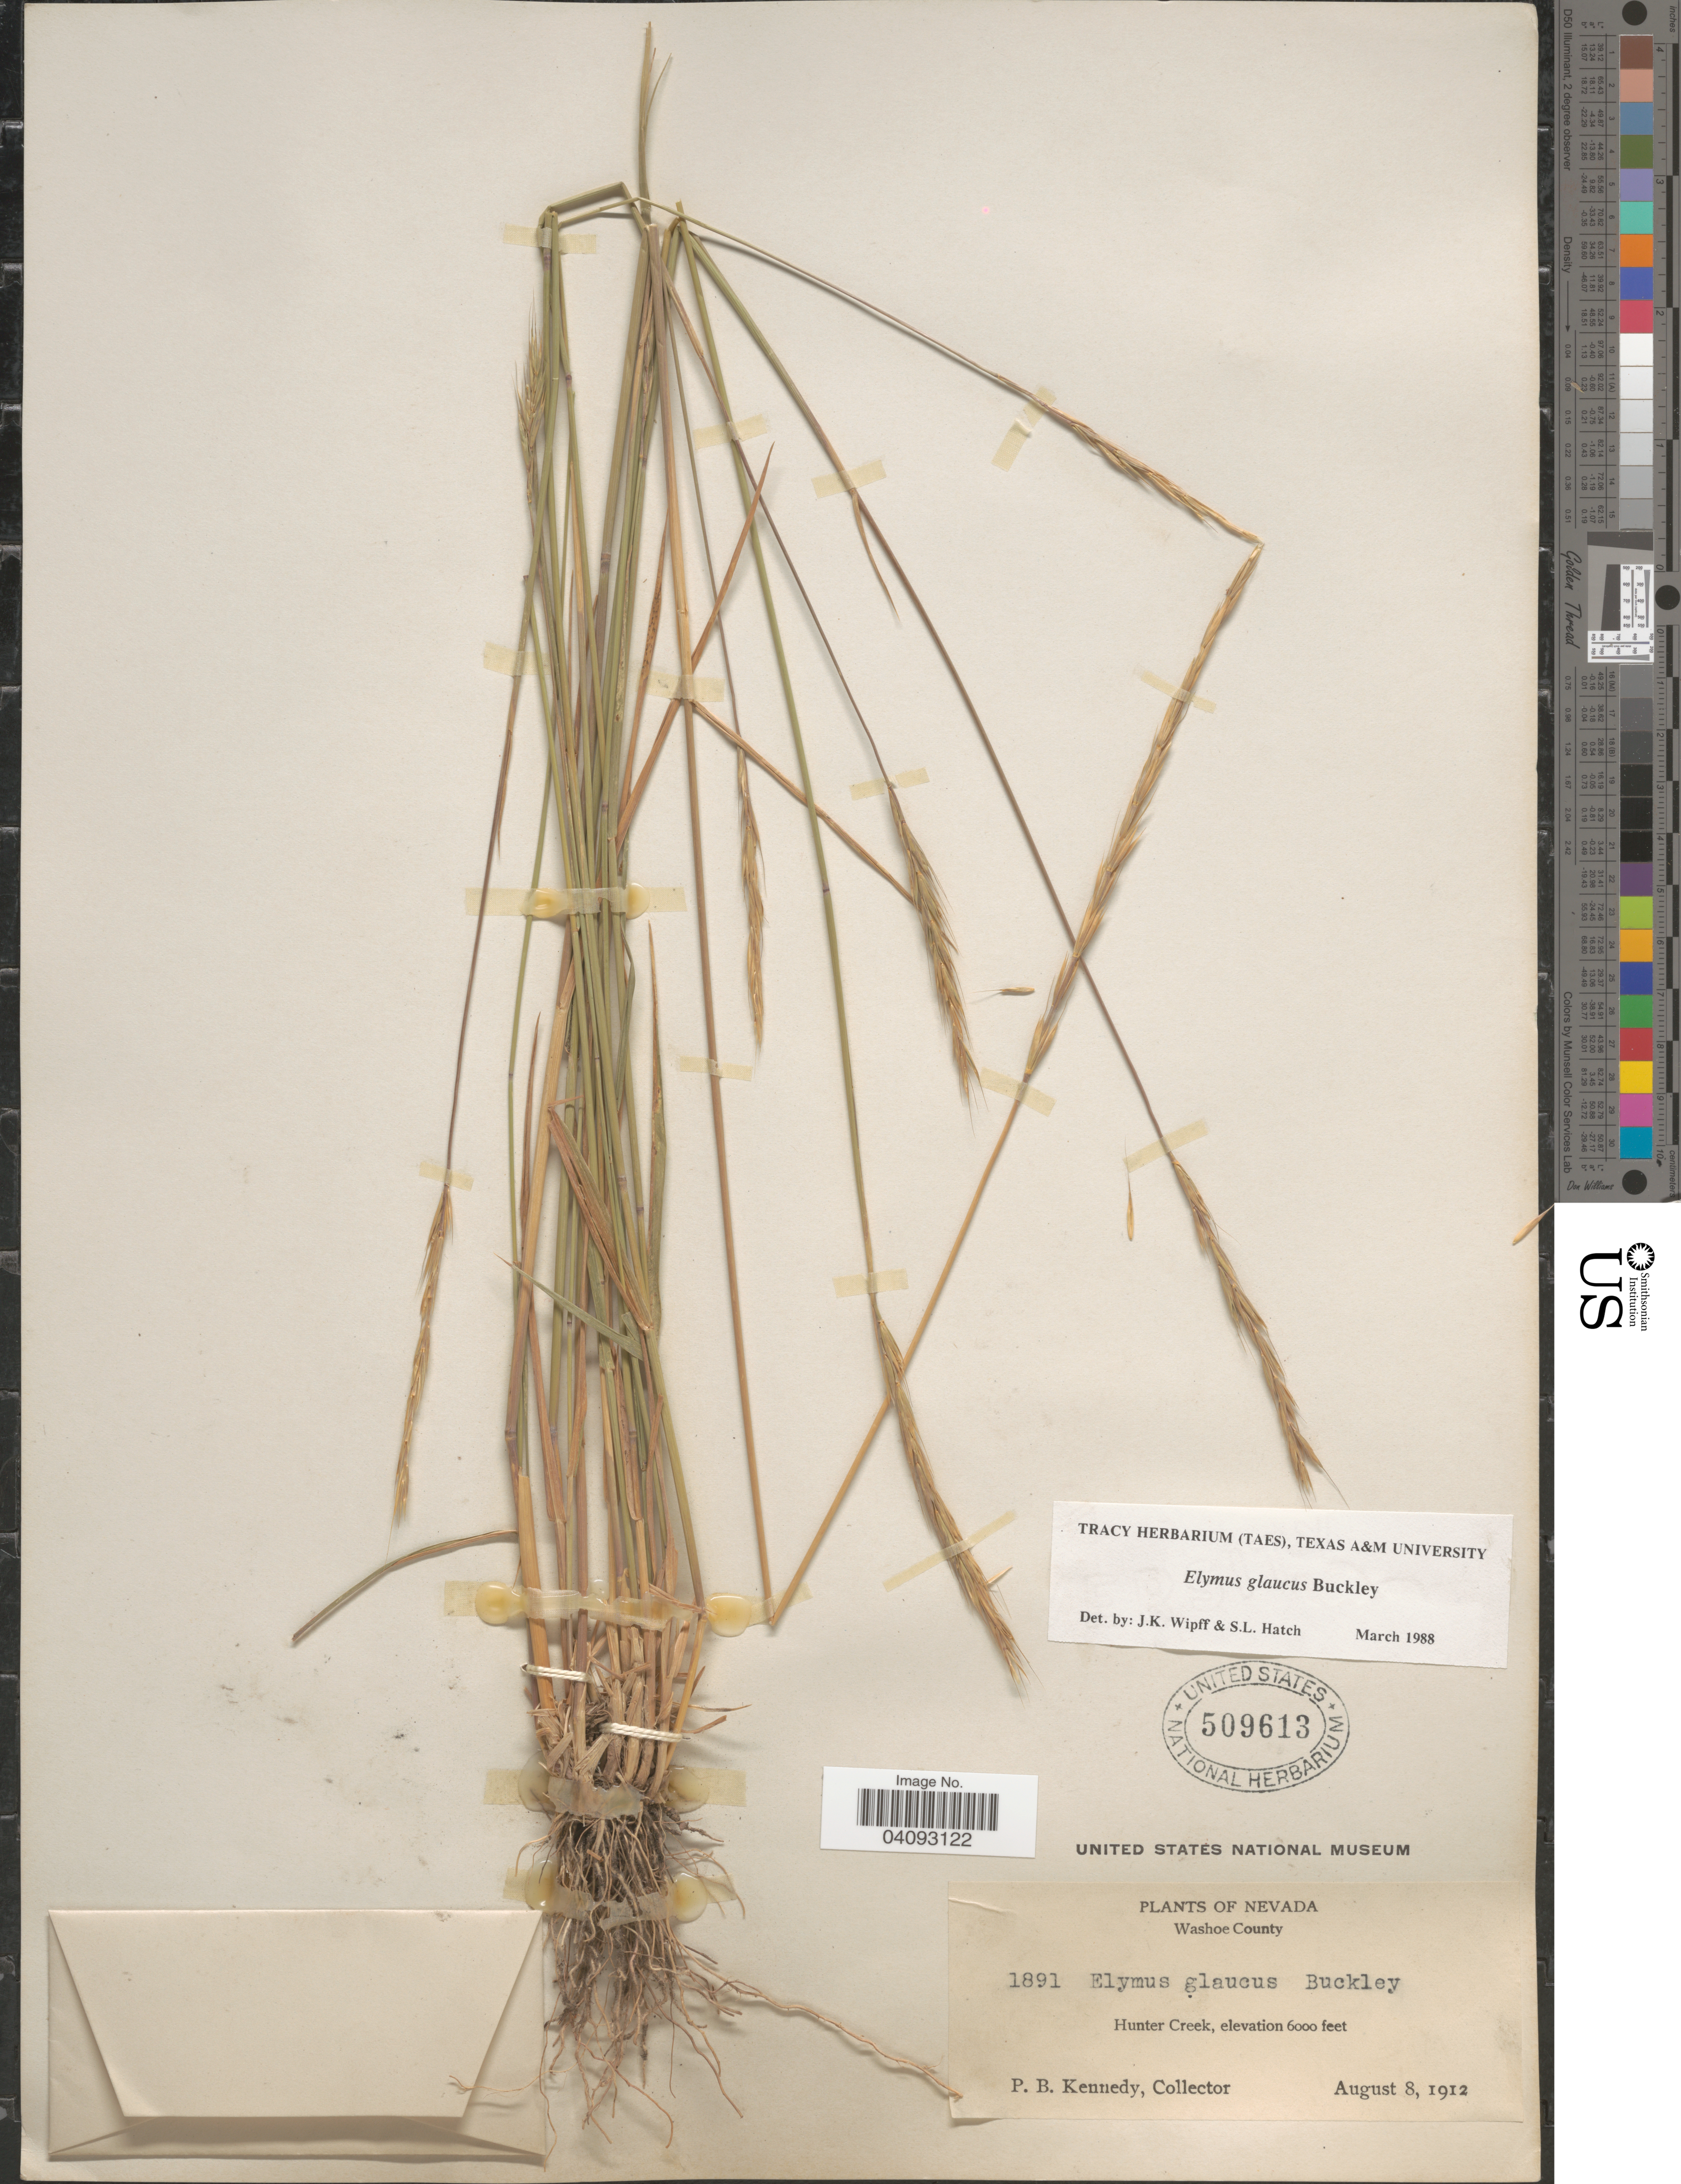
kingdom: Plantae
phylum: Tracheophyta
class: Liliopsida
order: Poales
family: Poaceae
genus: Elymus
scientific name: Elymus glaucus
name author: Buckley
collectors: P. B. Kennedy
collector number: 1891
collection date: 1912-08-08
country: United States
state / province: Nevada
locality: Washoe County. Hunter Creek.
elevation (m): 1829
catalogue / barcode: US 509613